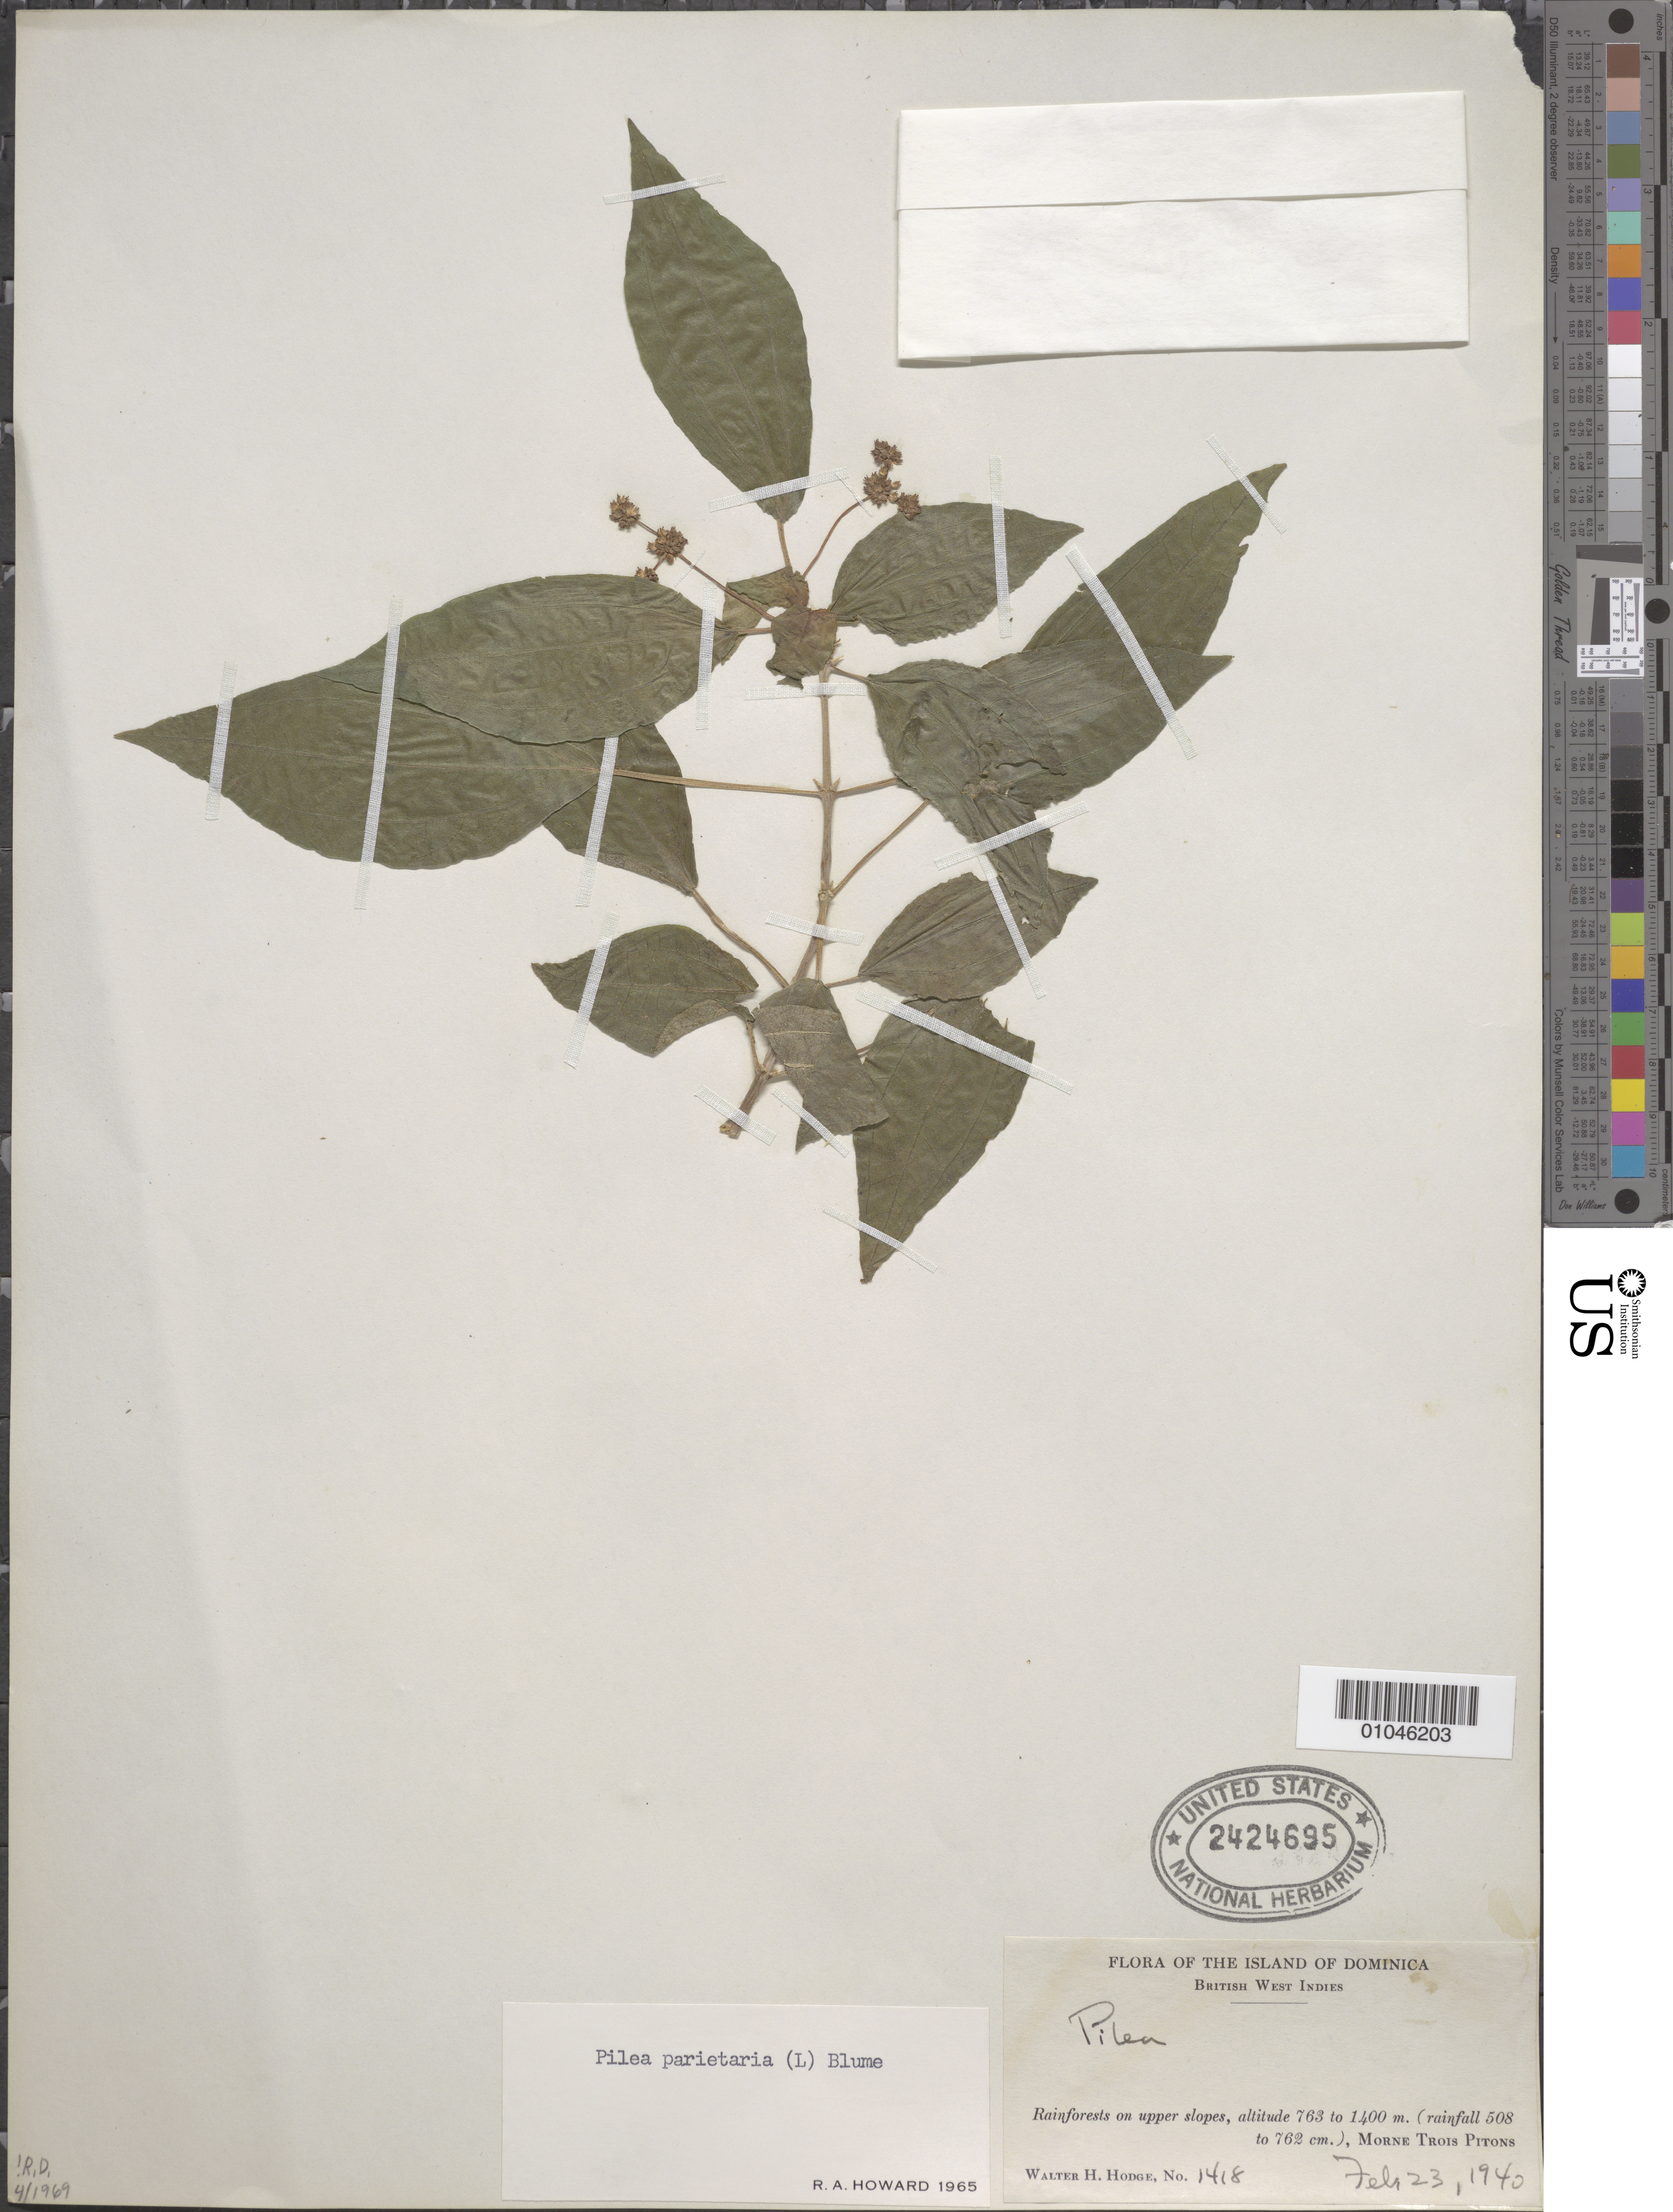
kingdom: Plantae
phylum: Tracheophyta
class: Magnoliopsida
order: Rosales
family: Urticaceae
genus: Pilea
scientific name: Pilea parietaria var. parietaria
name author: (L.) Blume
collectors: W. Hodge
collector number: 1418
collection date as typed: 23 Feb 1940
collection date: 1940-02-23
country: Dominica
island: Dominica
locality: Morne Trois Pitons. Rainforests on upper slopes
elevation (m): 763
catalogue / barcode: US 2424695